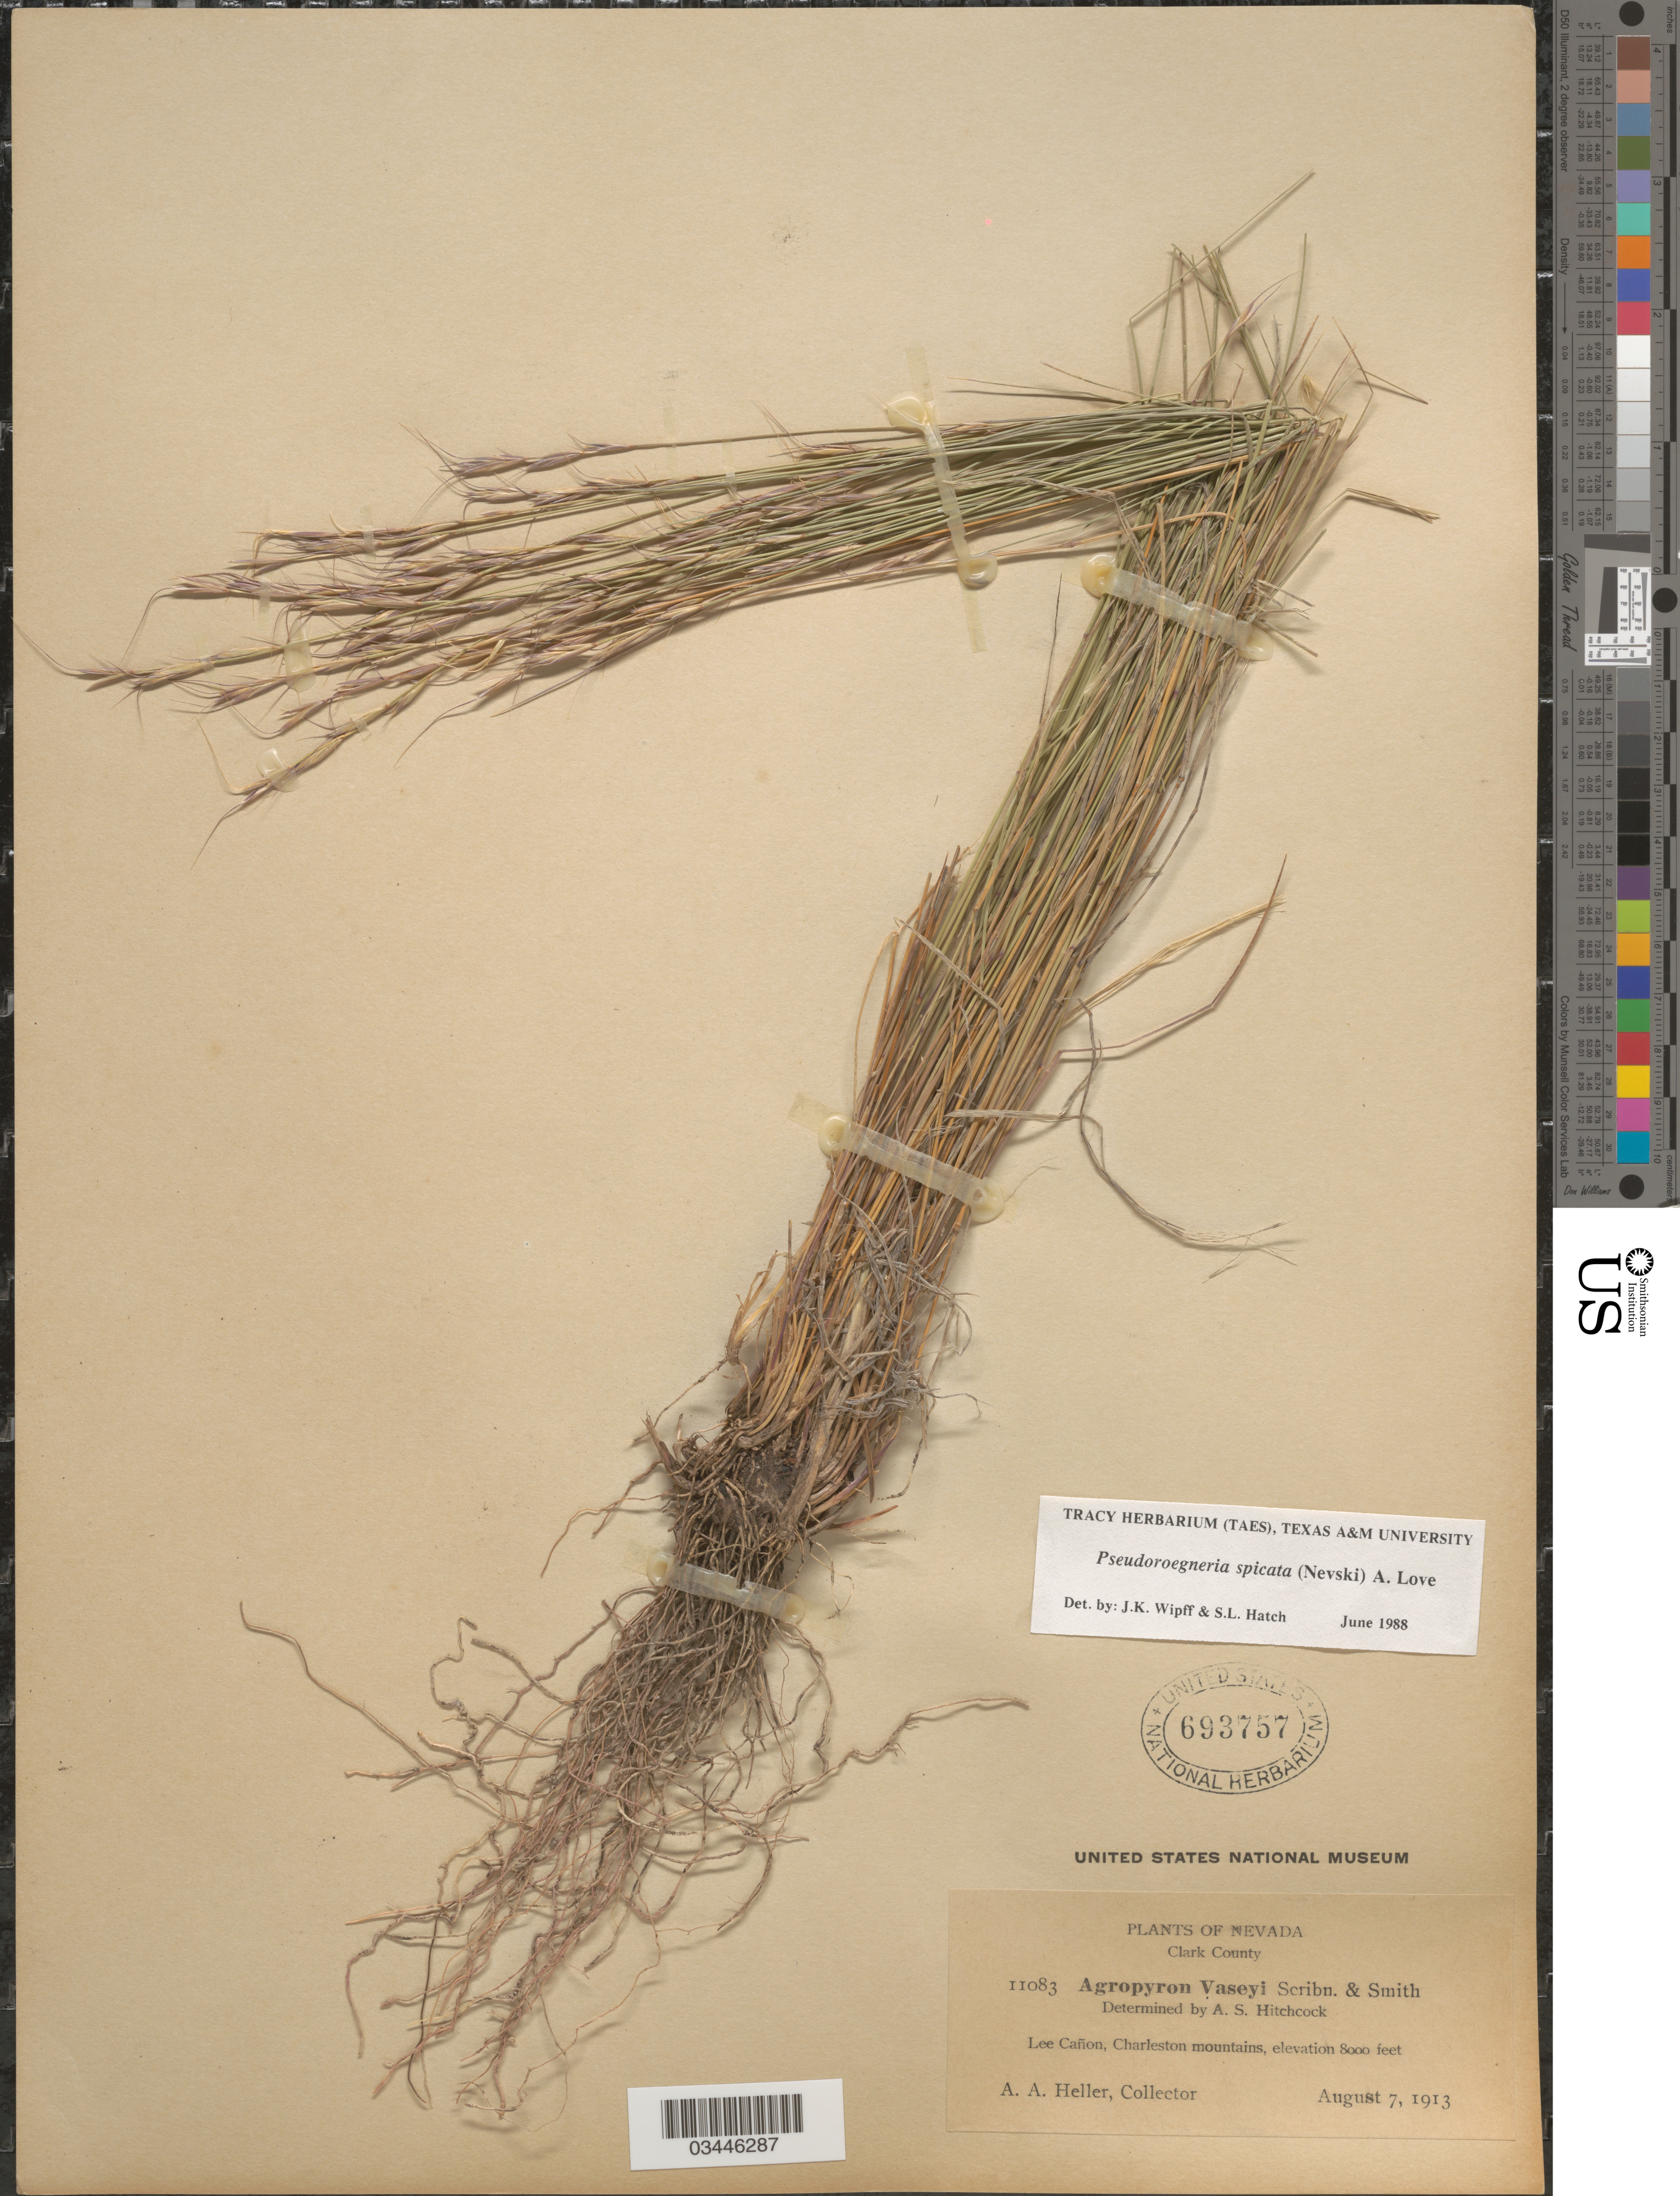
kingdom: Plantae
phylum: Tracheophyta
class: Liliopsida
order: Poales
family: Poaceae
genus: Pseudoroegneria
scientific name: Pseudoroegneria spicata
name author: (Pursh) Á. Löve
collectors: A. A. Heller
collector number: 11083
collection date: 1913-08-07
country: United States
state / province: Nevada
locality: Clark County. Lee Cañon, Charleston mountains.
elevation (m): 2438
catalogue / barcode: US 693757